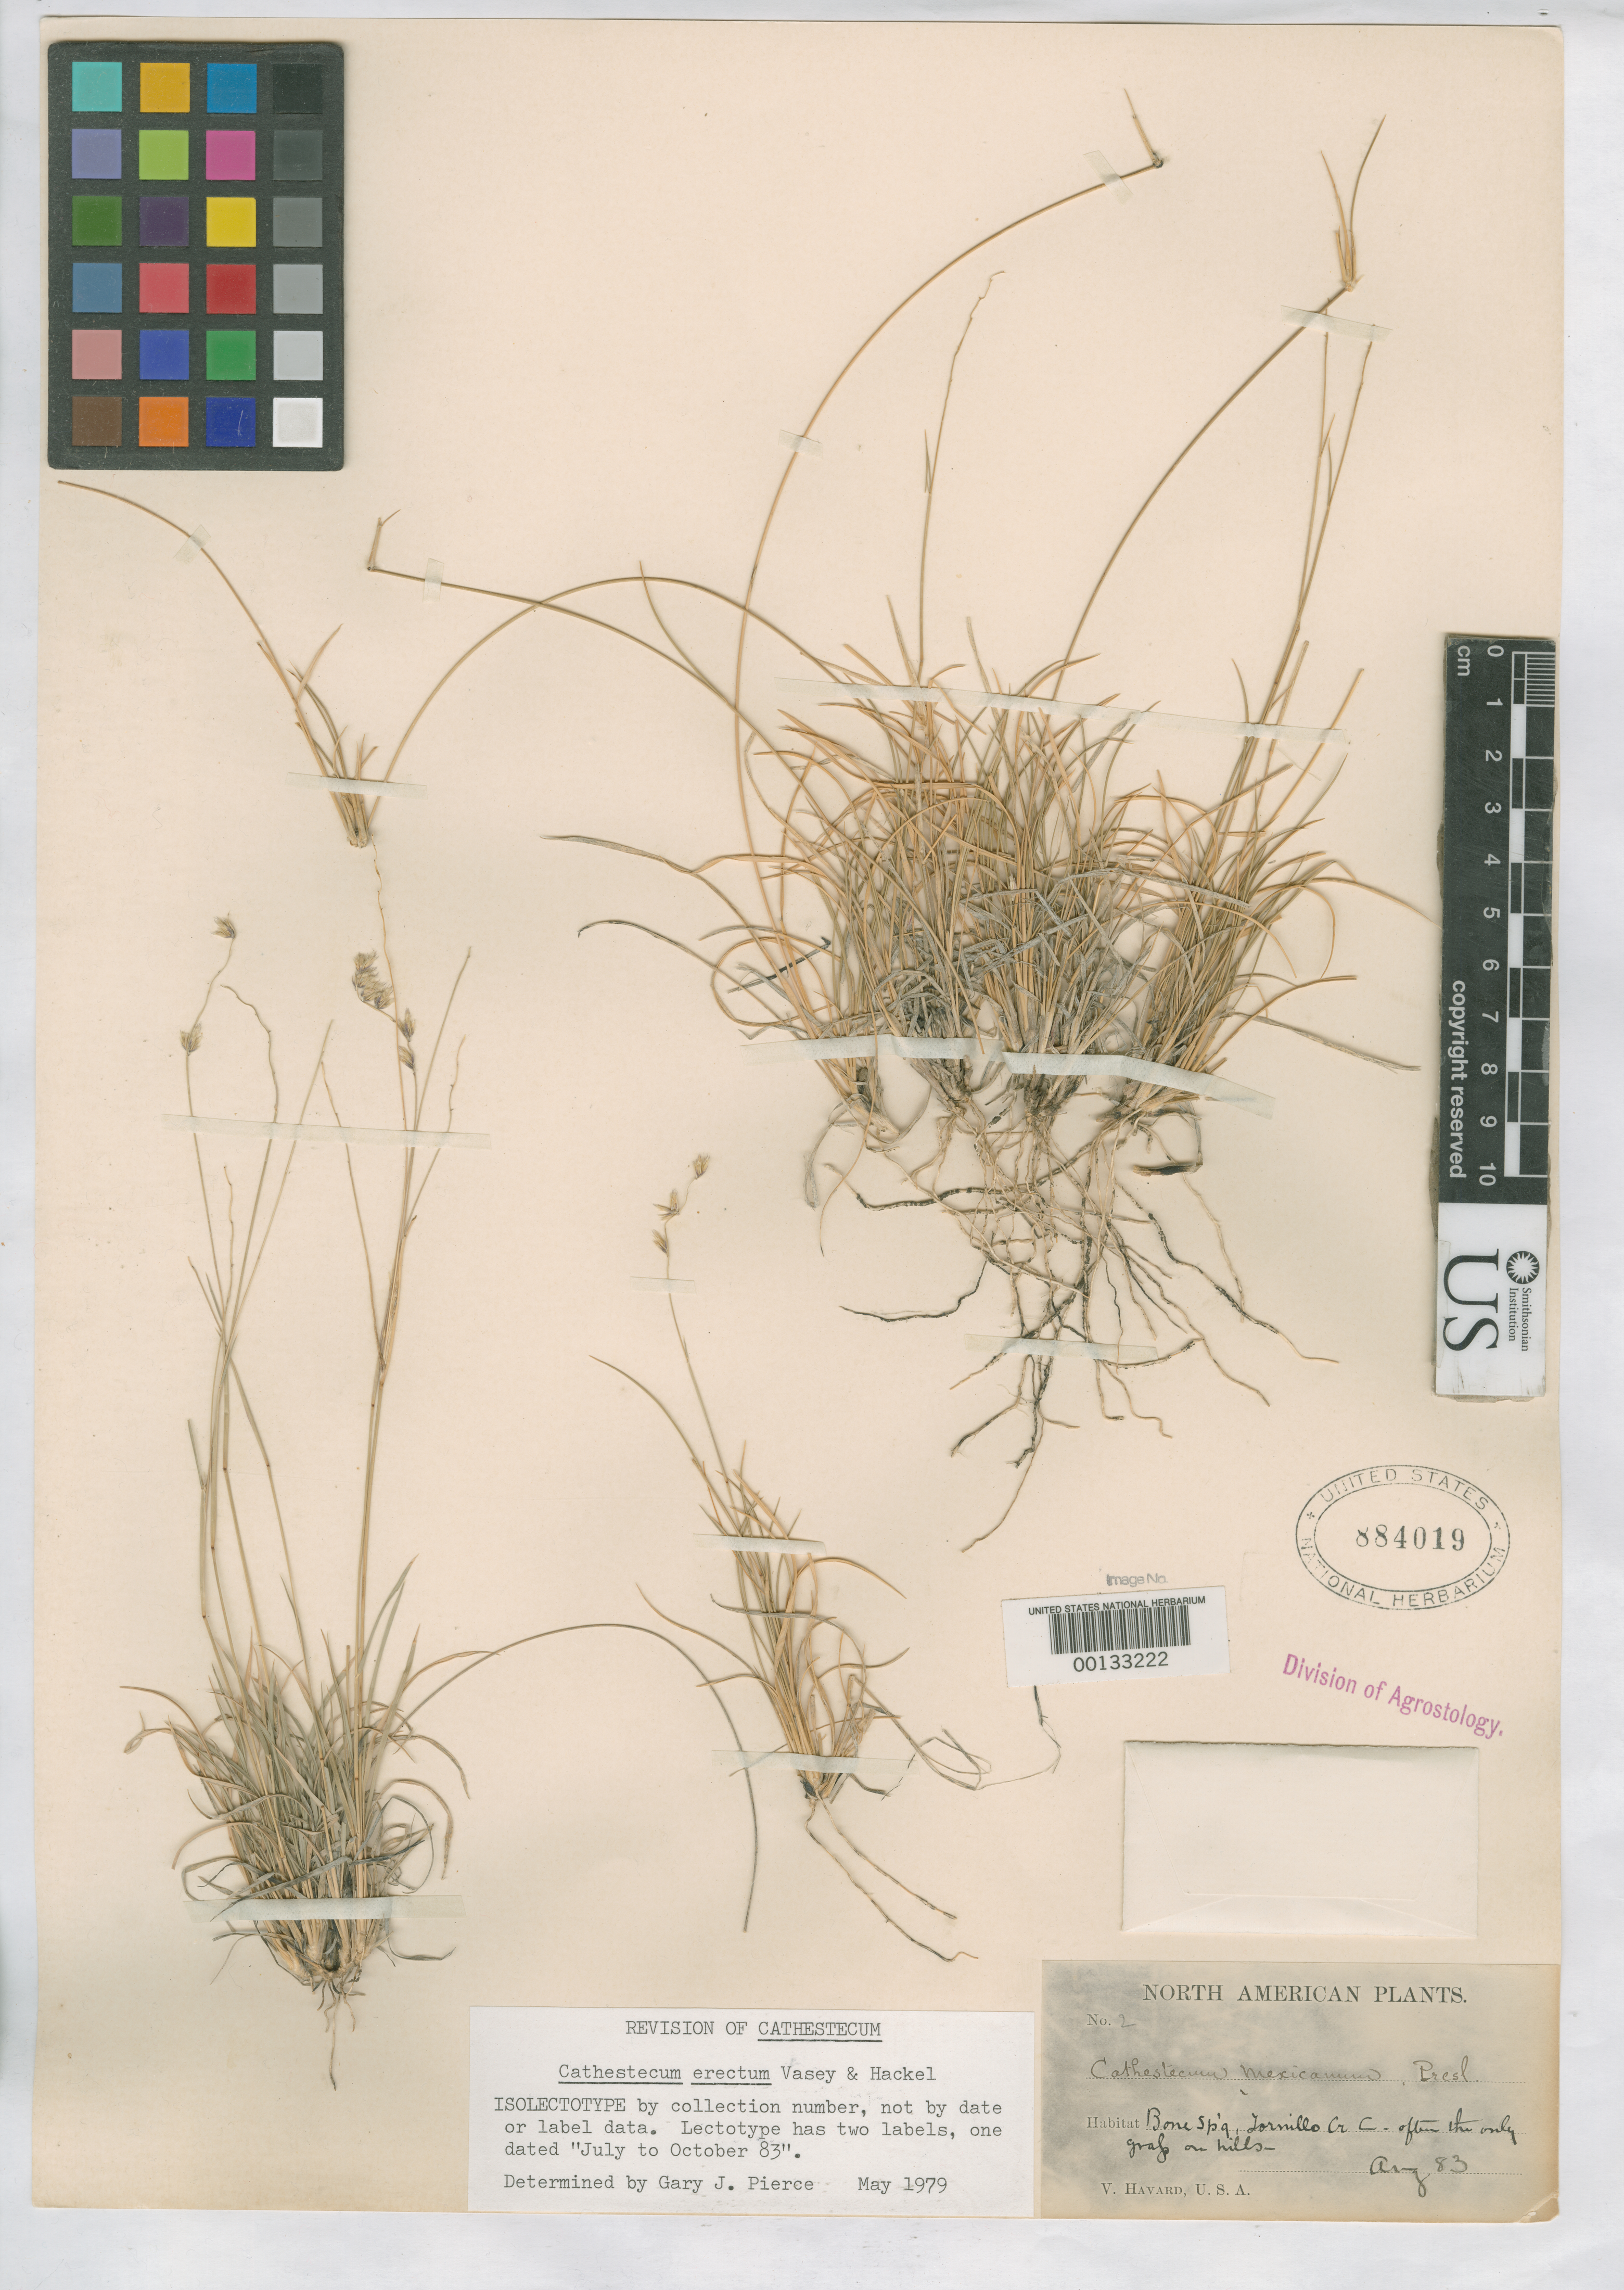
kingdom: Plantae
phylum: Tracheophyta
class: Liliopsida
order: Poales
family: Poaceae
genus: Cathestecum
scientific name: Cathestecum erectum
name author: Vasey & Hack.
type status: Syntype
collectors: V. Havard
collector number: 2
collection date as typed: Aug 1883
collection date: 1883-08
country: United States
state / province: Texas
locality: Bone Spring, Tornillo Creek.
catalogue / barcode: US 884019